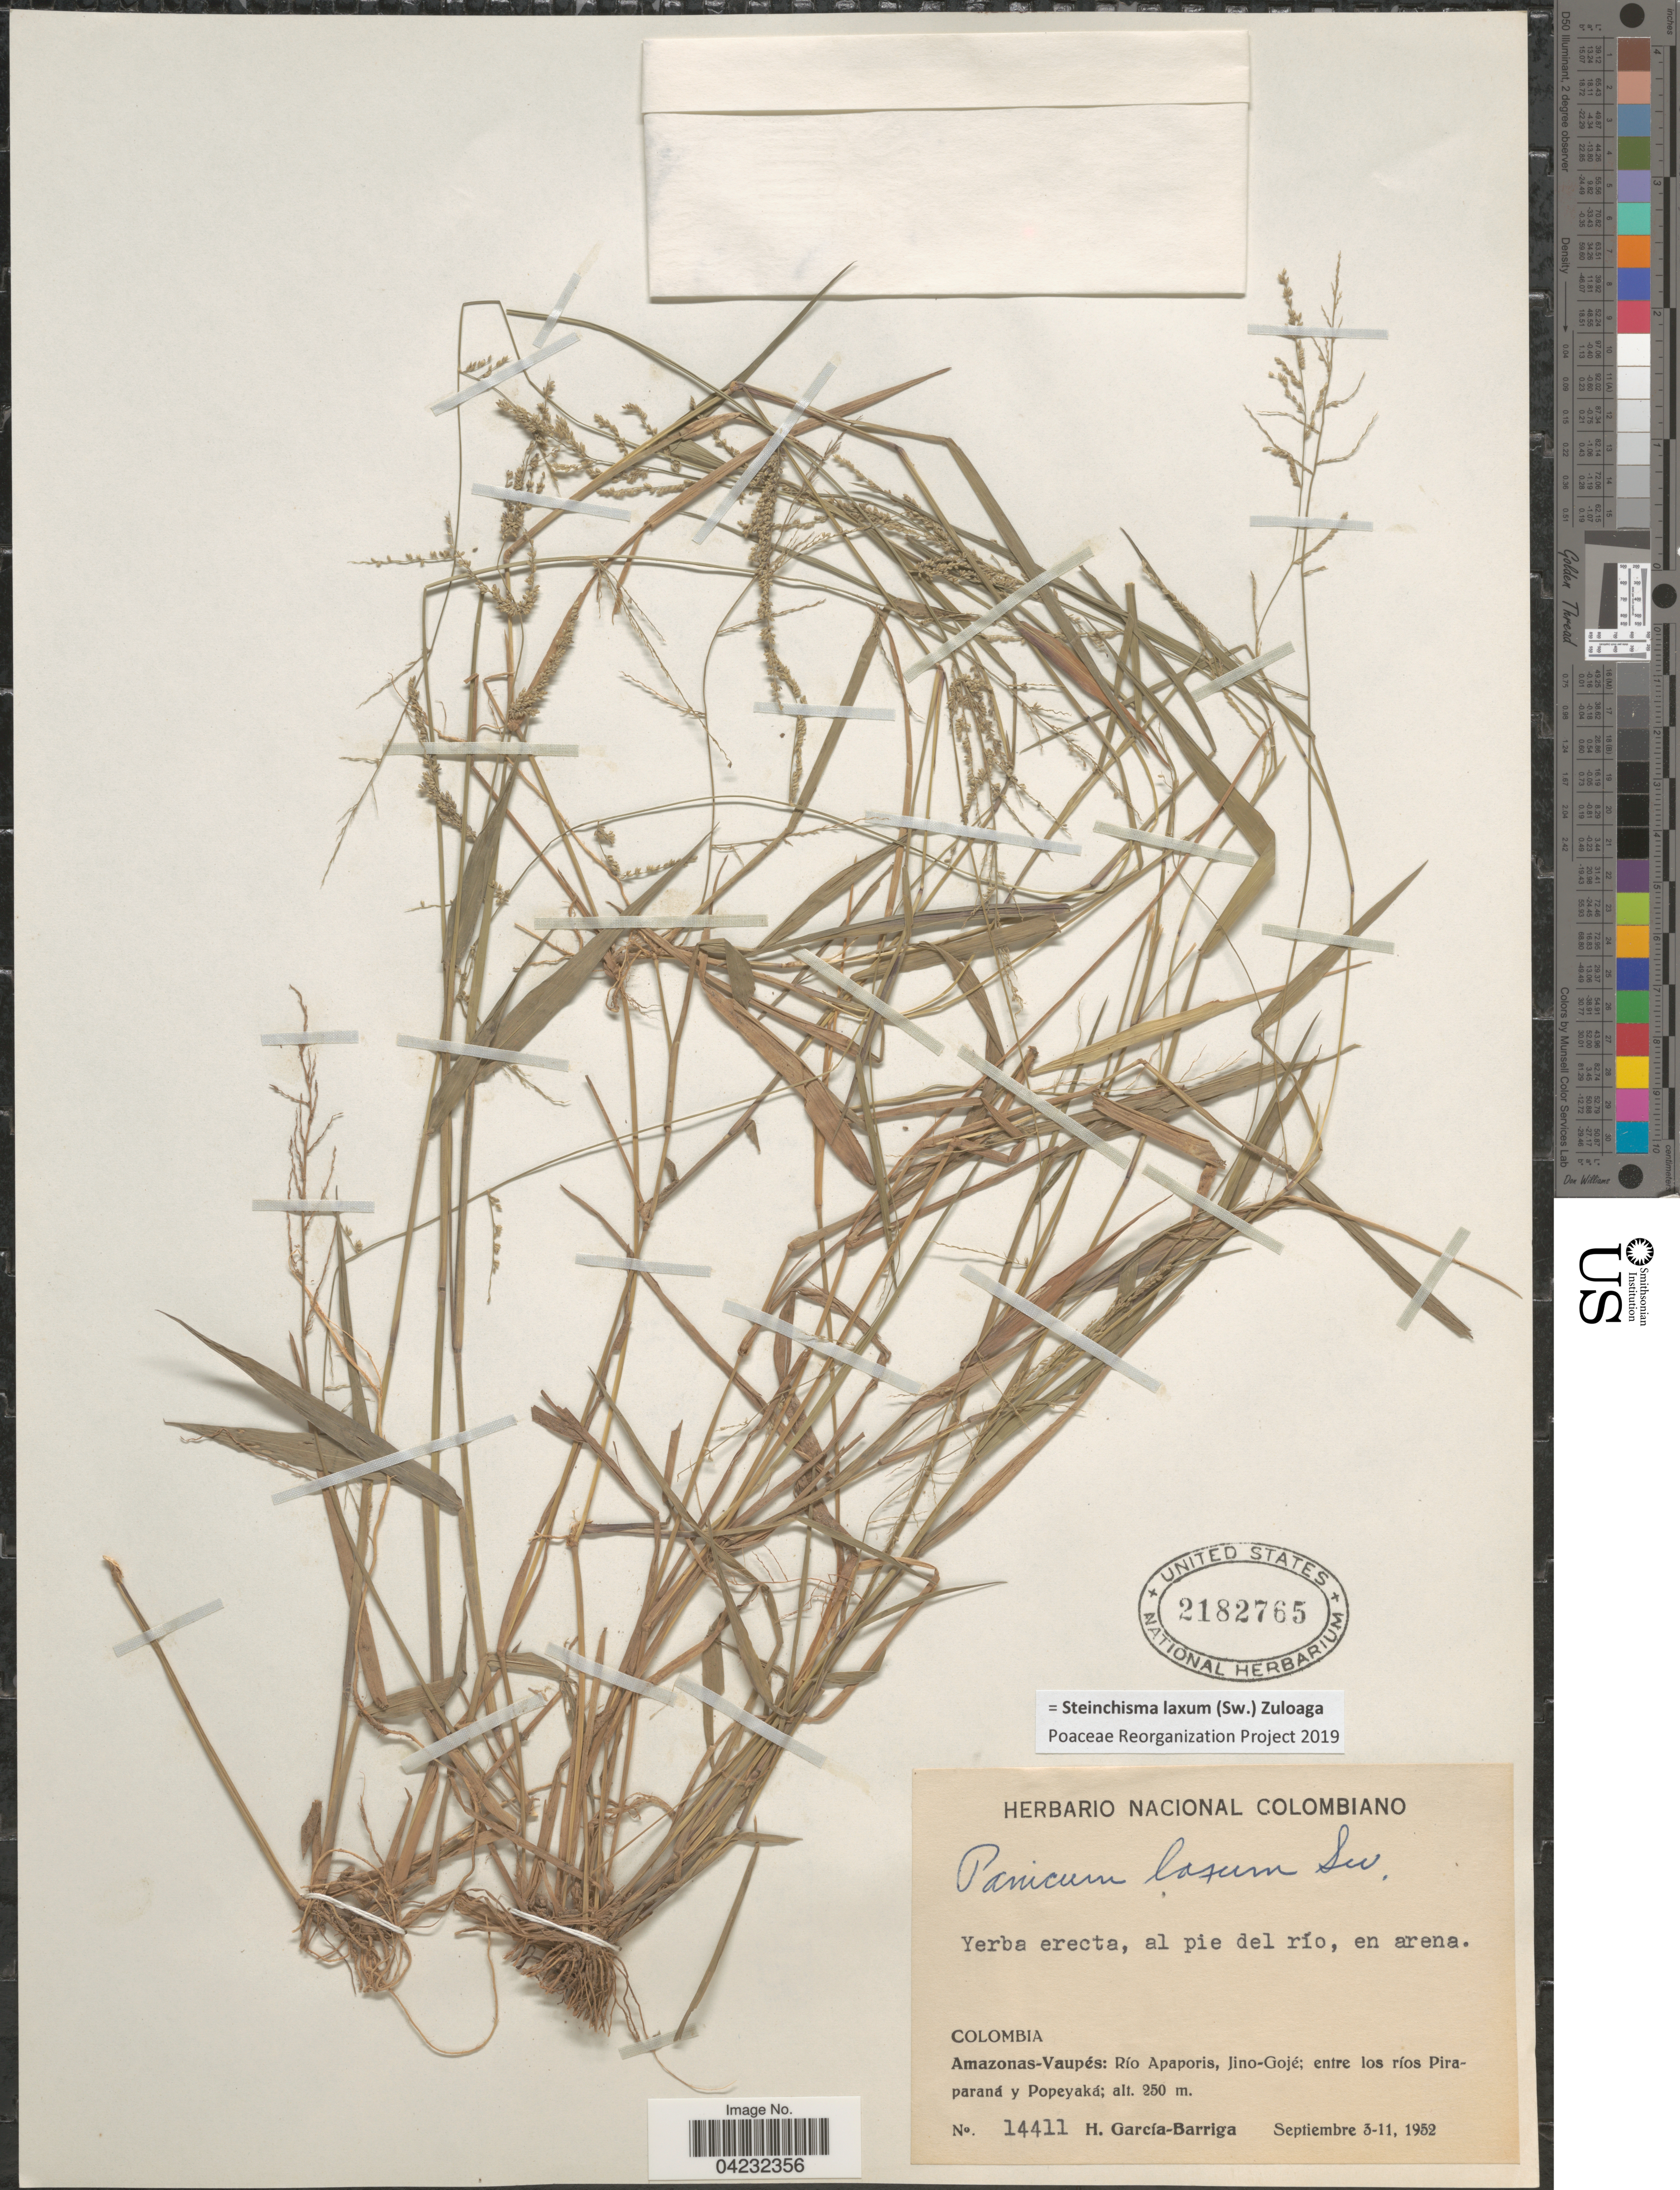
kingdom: Plantae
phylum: Tracheophyta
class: Liliopsida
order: Poales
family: Poaceae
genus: Steinchisma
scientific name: Steinchisma laxum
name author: (Sw.) Zuloaga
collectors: H. García Barriga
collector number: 14411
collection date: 1952-09-03/1952-09-11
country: Colombia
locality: Al pie del río, en arena. Amazonas-Vaupés: Río Apaporis, Jino-Gojé; entre los ríos Piraparaná y Popeyaká.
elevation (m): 250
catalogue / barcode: US 2182765